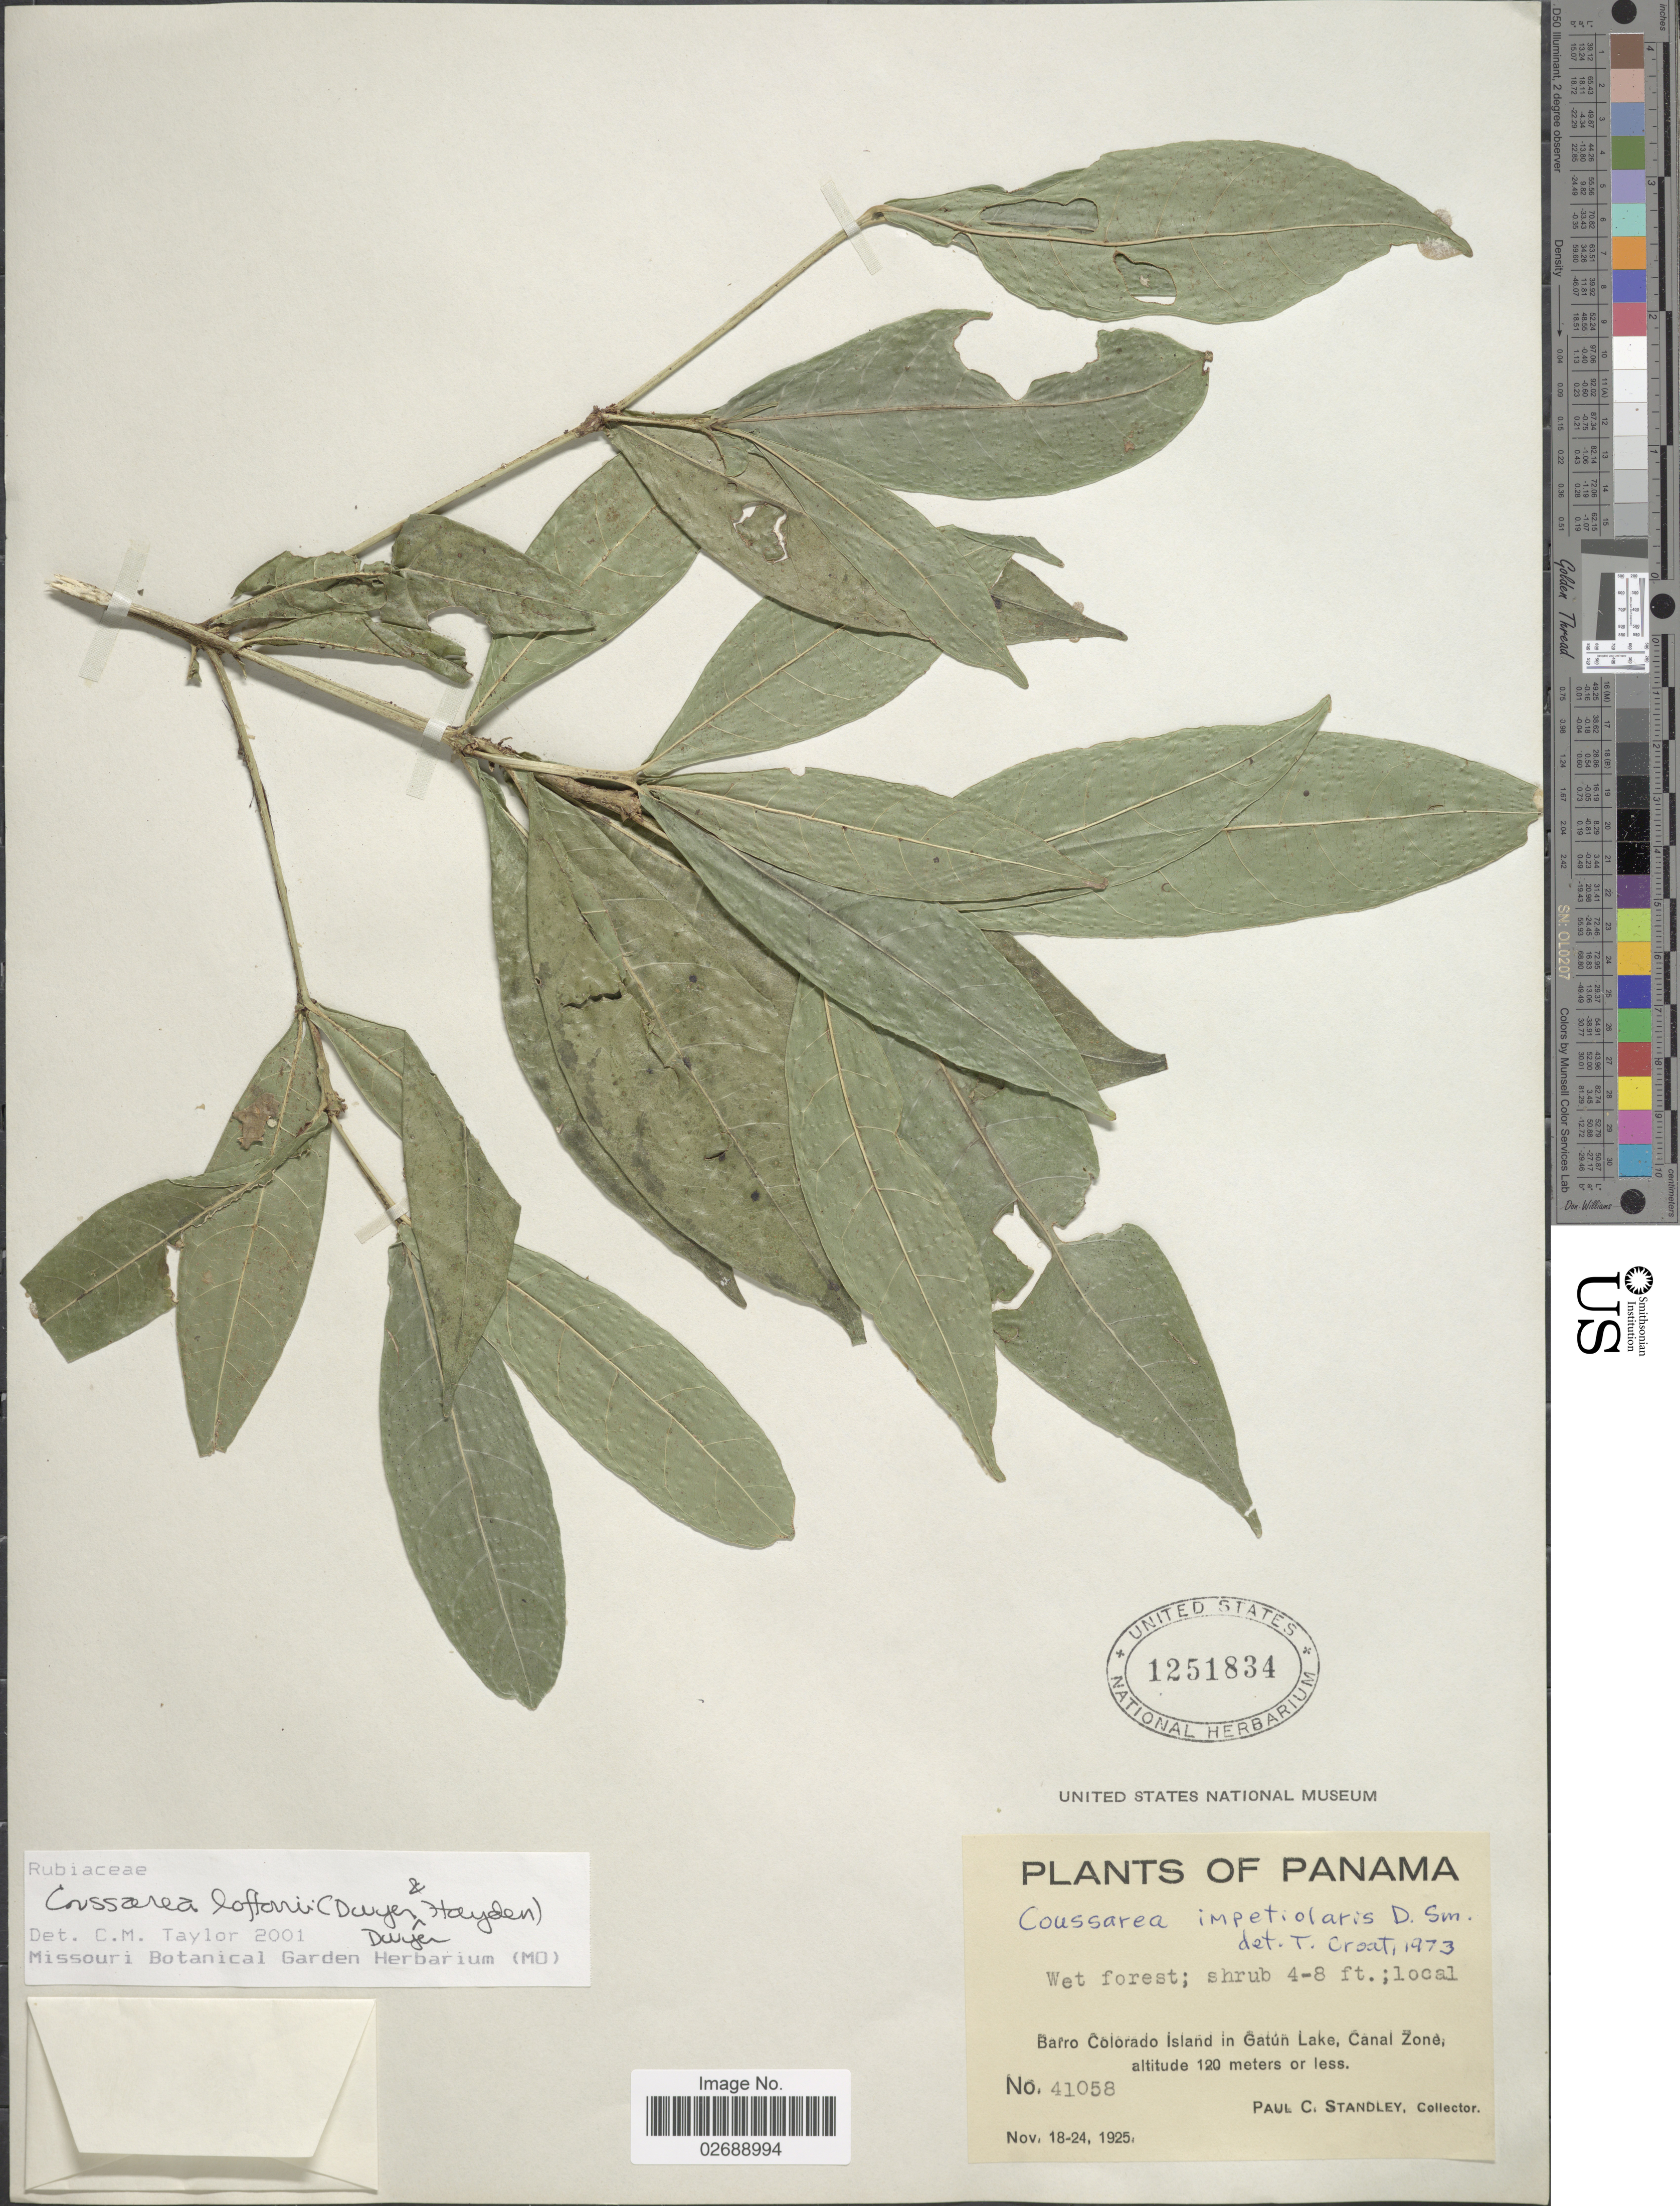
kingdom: Plantae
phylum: Tracheophyta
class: Magnoliopsida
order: Gentianales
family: Rubiaceae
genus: Coussarea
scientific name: Coussarea loftonii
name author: (Dwyer & M.V. Hayden) Dwyer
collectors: P. C. Standley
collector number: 41058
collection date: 1925-11-18/1925-11-24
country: Panama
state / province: Panamá Oeste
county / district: Canal Zone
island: Barro Colorado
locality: Barro Colorado Island in Gatun Lake, Canal Zone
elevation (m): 120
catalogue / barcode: US 1251834